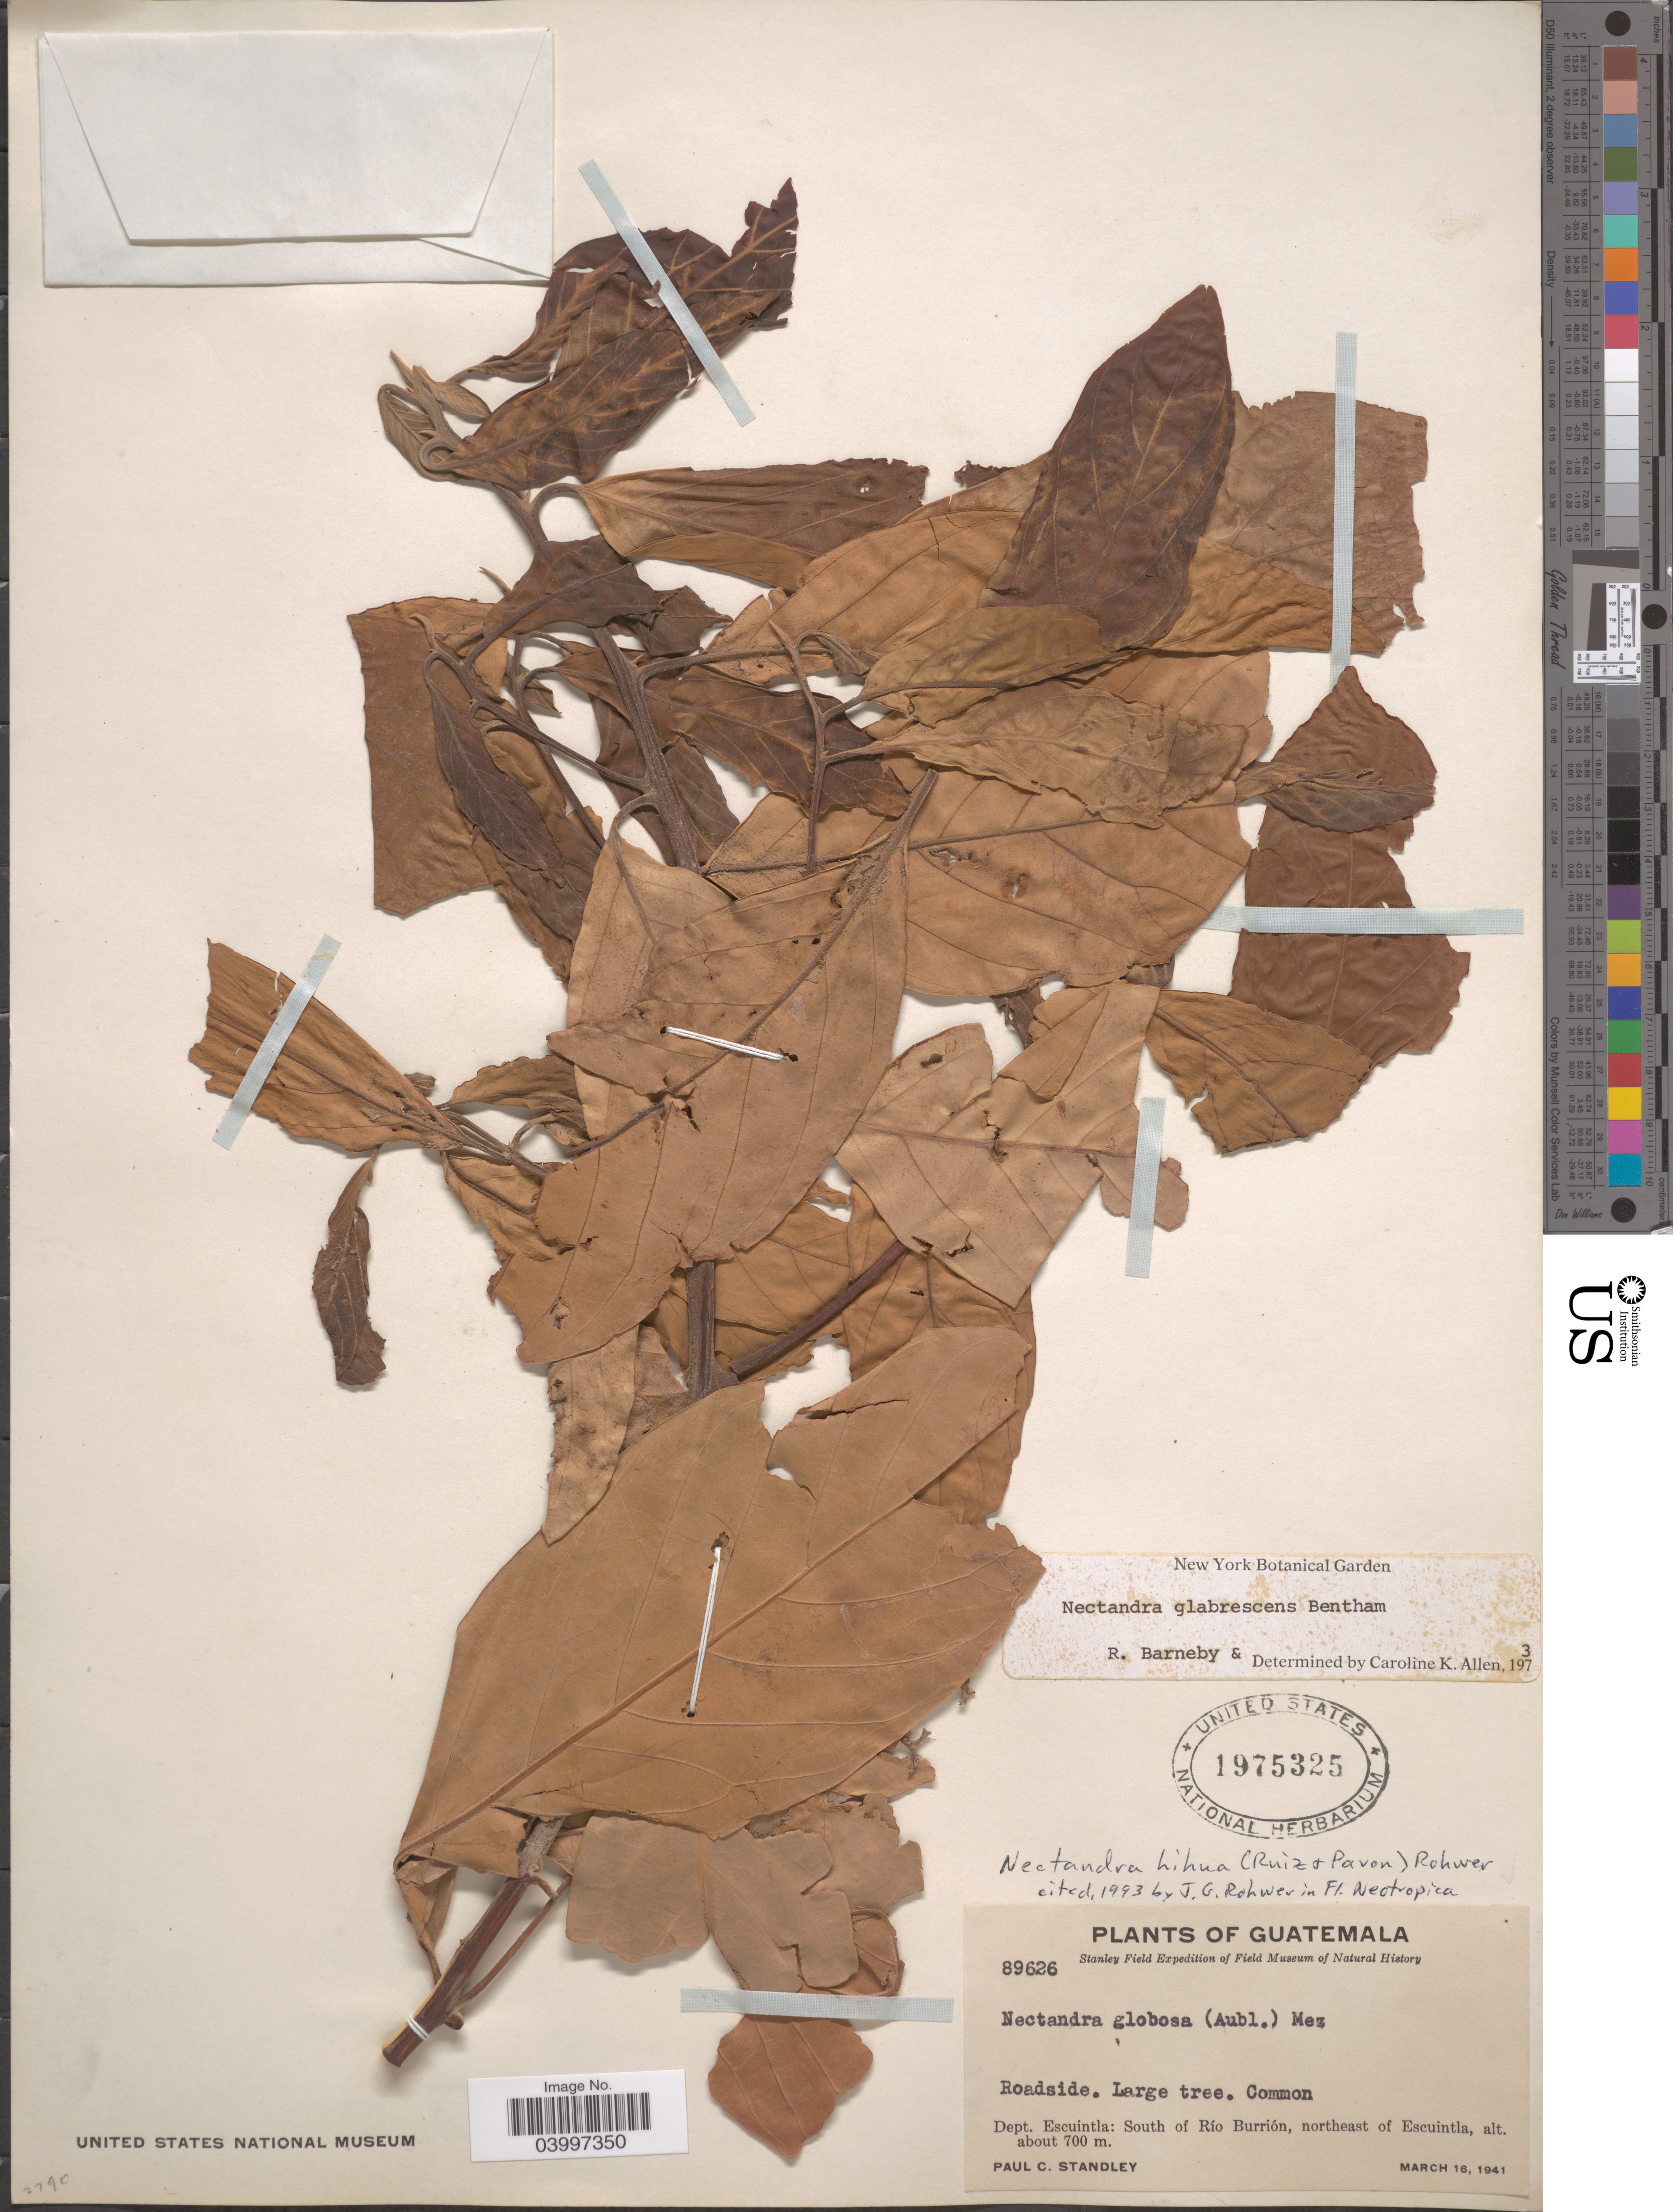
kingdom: Plantae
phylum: Tracheophyta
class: Magnoliopsida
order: Laurales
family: Lauraceae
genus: Nectandra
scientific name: Nectandra hihua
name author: (Ruiz & Pav.) Rohwer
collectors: P. C. Standley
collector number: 89626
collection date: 1941-03-16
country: Guatemala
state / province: Escuintla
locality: Dept. Escuintla: South of Río Burrión, northeast of Escuintla.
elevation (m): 700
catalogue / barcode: US 1975325